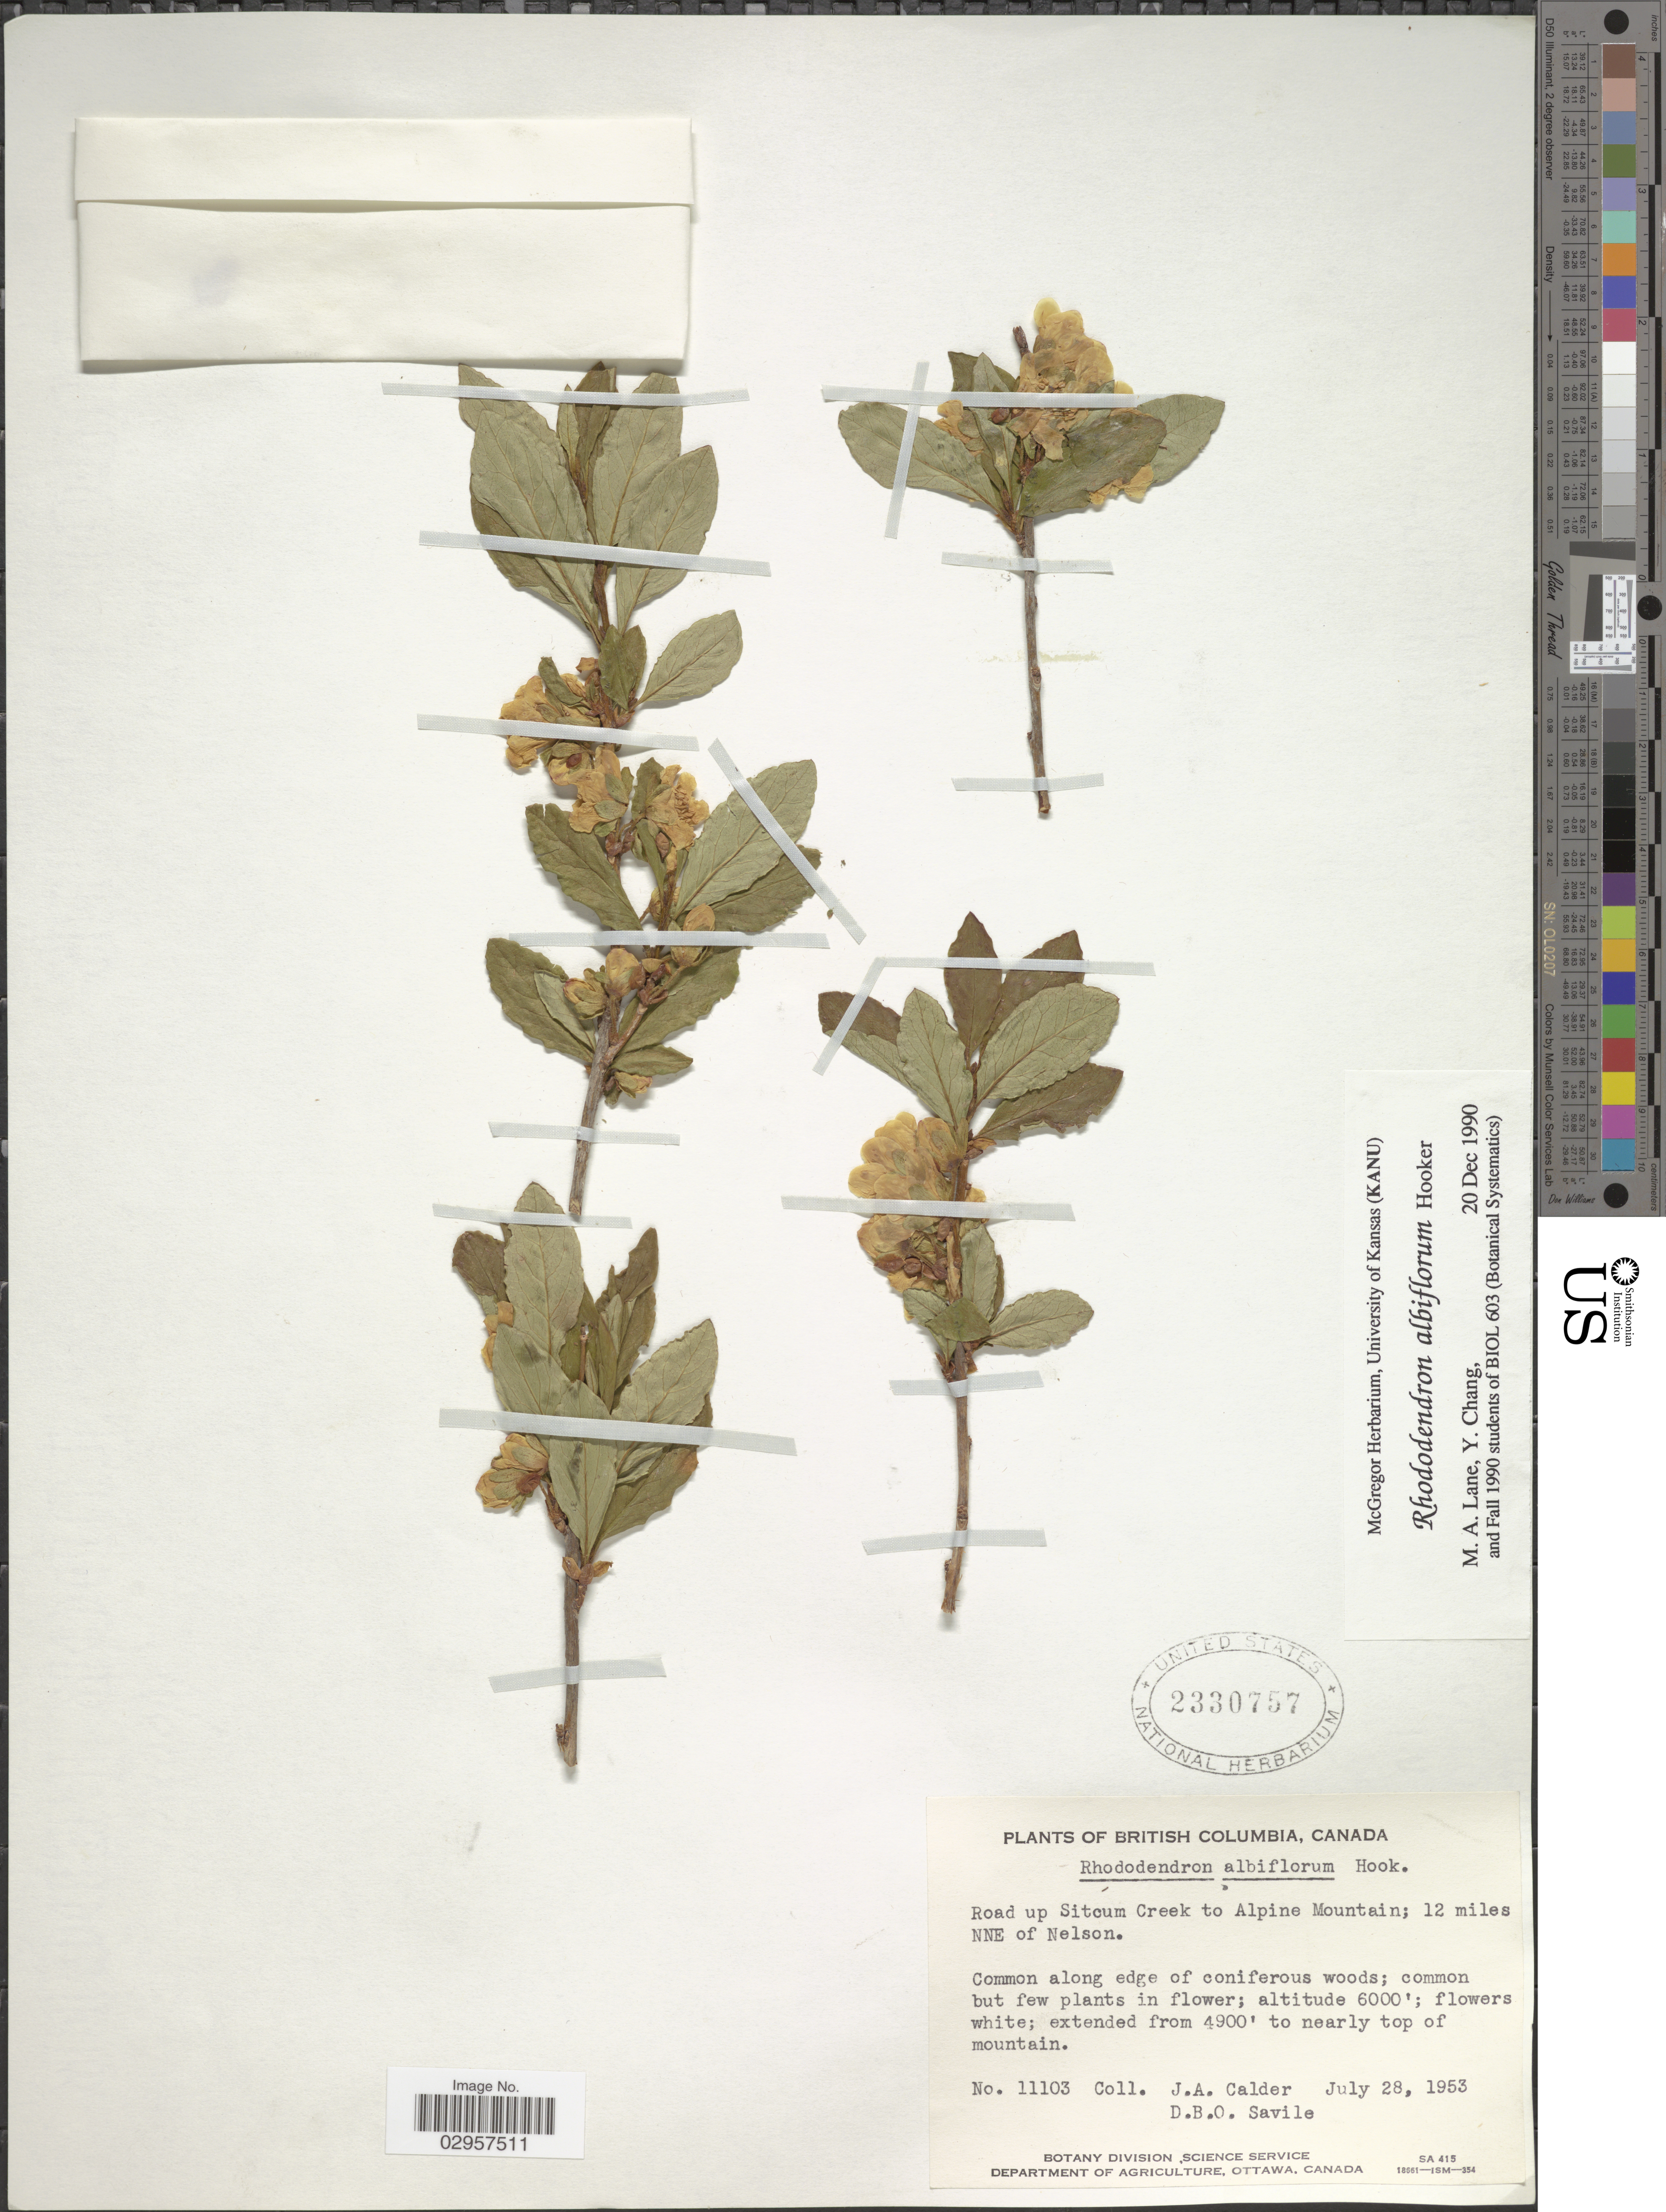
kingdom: Plantae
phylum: Tracheophyta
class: Magnoliopsida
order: Ericales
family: Ericaceae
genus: Rhododendron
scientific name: Rhododendron albiflorum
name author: Hook.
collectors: J. A. Calder & D. Savile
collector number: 11103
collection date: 1953-07-28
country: Canada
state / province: British Columbia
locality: Road up Sitcum Creek to Alpine Mountain; 12 miles NNE of Nelson.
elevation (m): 1494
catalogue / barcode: US 2330757